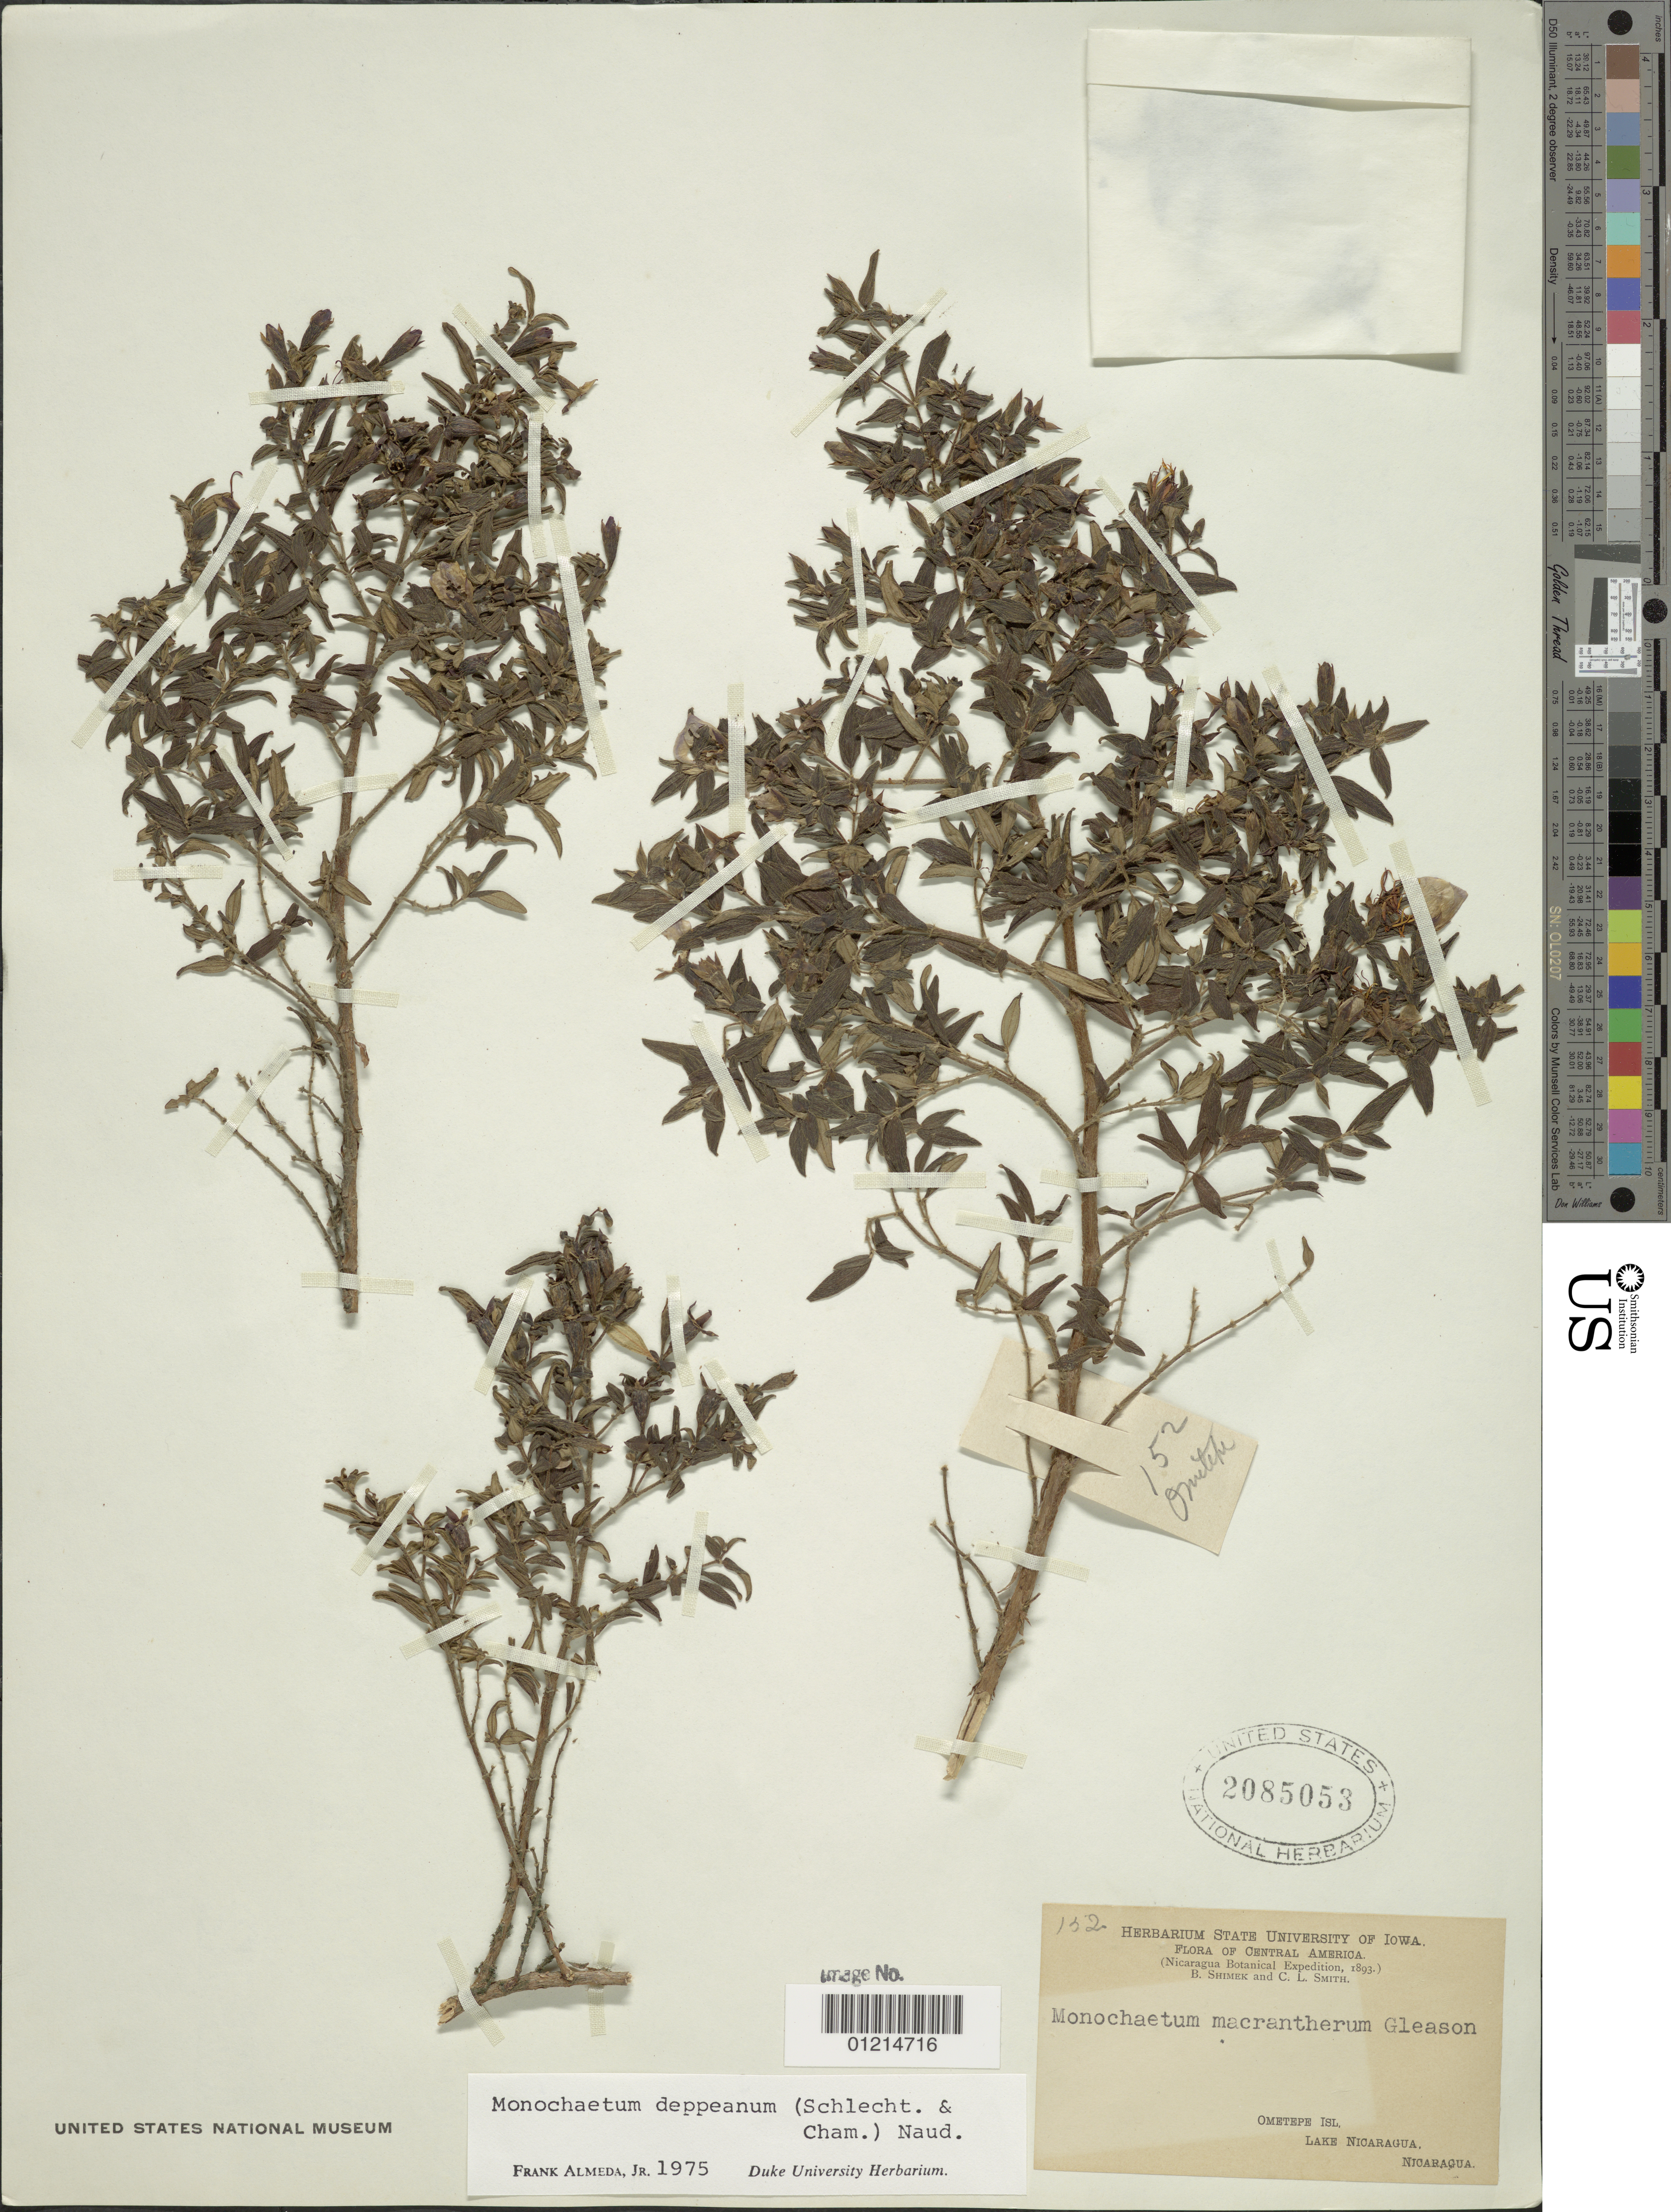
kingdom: Plantae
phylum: Tracheophyta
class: Magnoliopsida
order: Myrtales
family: Melastomataceae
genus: Monochaetum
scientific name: Monochaetum deppeanum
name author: (Schltdl. & Cham.) Naudin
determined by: Almeda, F.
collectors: B. Shimek & C. L. Smith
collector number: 152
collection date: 1893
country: Nicaragua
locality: Ometepe Isl., Lake Nicaragua.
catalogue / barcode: US 2085053